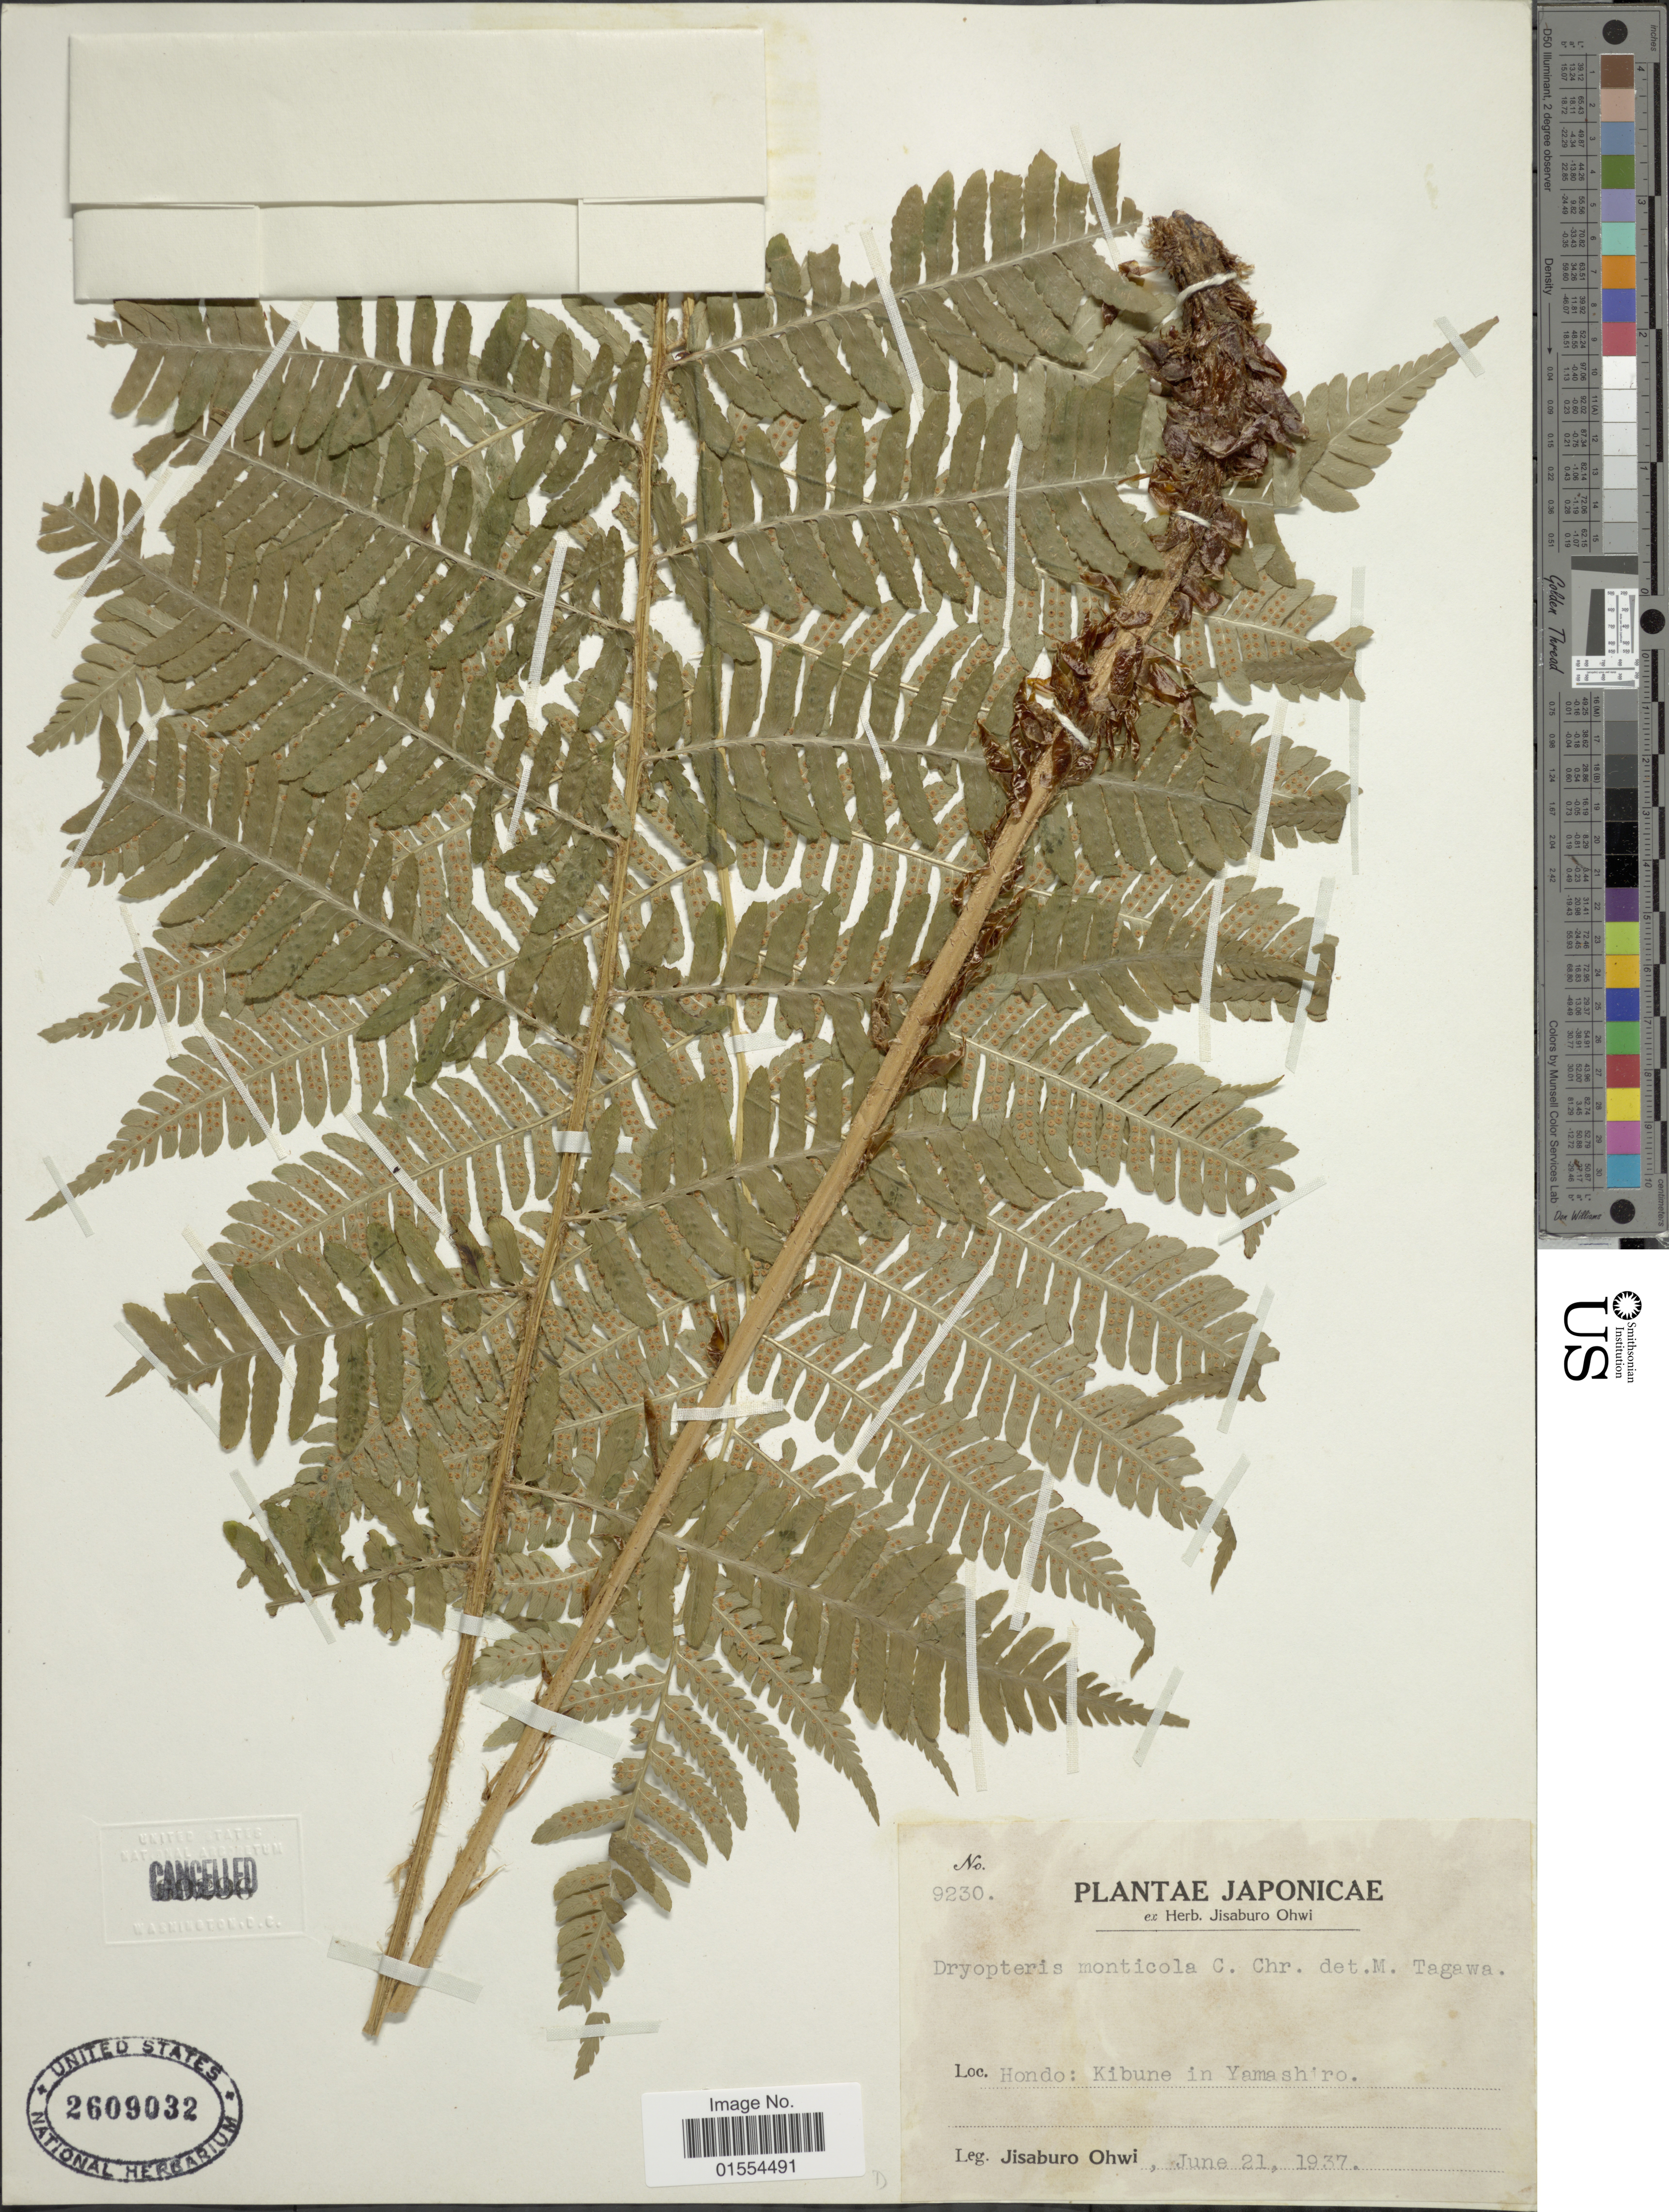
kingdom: Plantae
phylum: Tracheophyta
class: Polypodiopsida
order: Polypodiales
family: Dryopteridaceae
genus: Dryopteris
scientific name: Dryopteris monticola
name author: (Makino) C. Chr.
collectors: J. Ohwi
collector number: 9230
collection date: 1937-06-21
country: Japan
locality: Japonicae, Hondo: Kibune in Yamashiro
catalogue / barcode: US 2609032